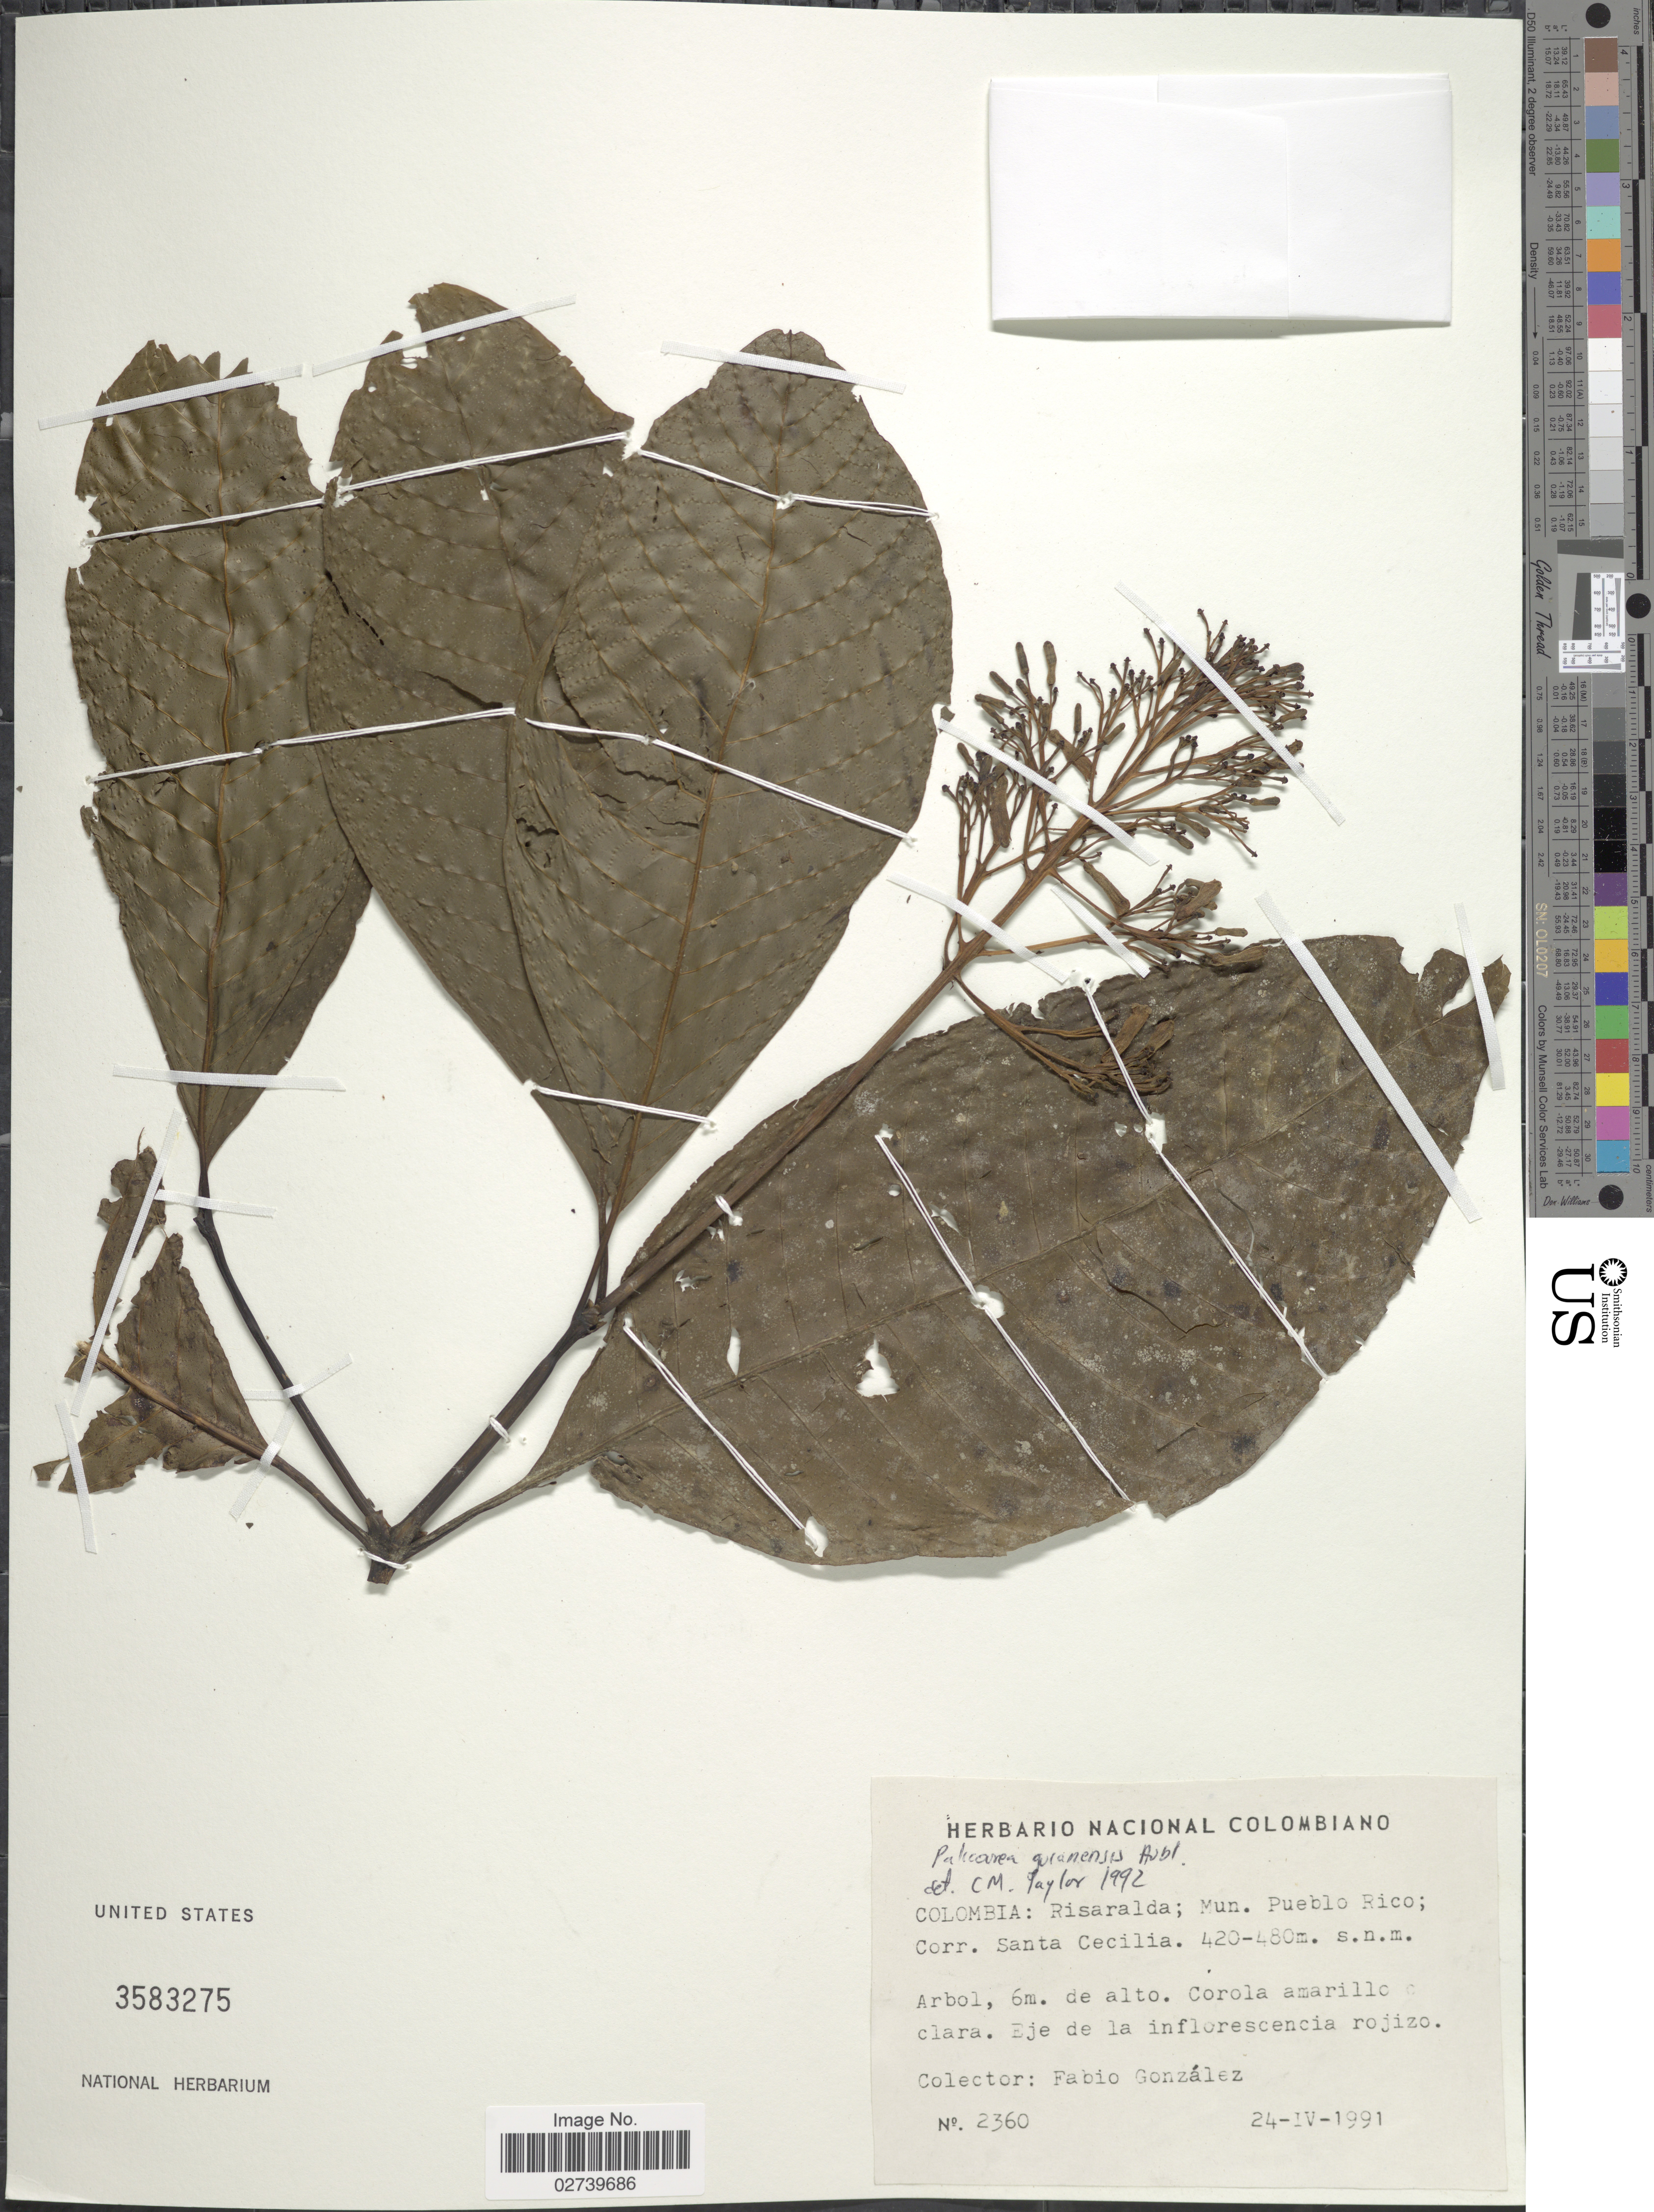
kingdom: Plantae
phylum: Tracheophyta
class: Magnoliopsida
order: Gentianales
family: Rubiaceae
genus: Palicourea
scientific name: Palicourea guianensis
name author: Aubl.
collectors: F. A. González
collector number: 2360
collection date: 1991-04-24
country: Colombia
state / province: Risaralda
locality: Mun. Pueblo Rico; Corr. Santa Cecilia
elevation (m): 420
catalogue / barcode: US 3583275